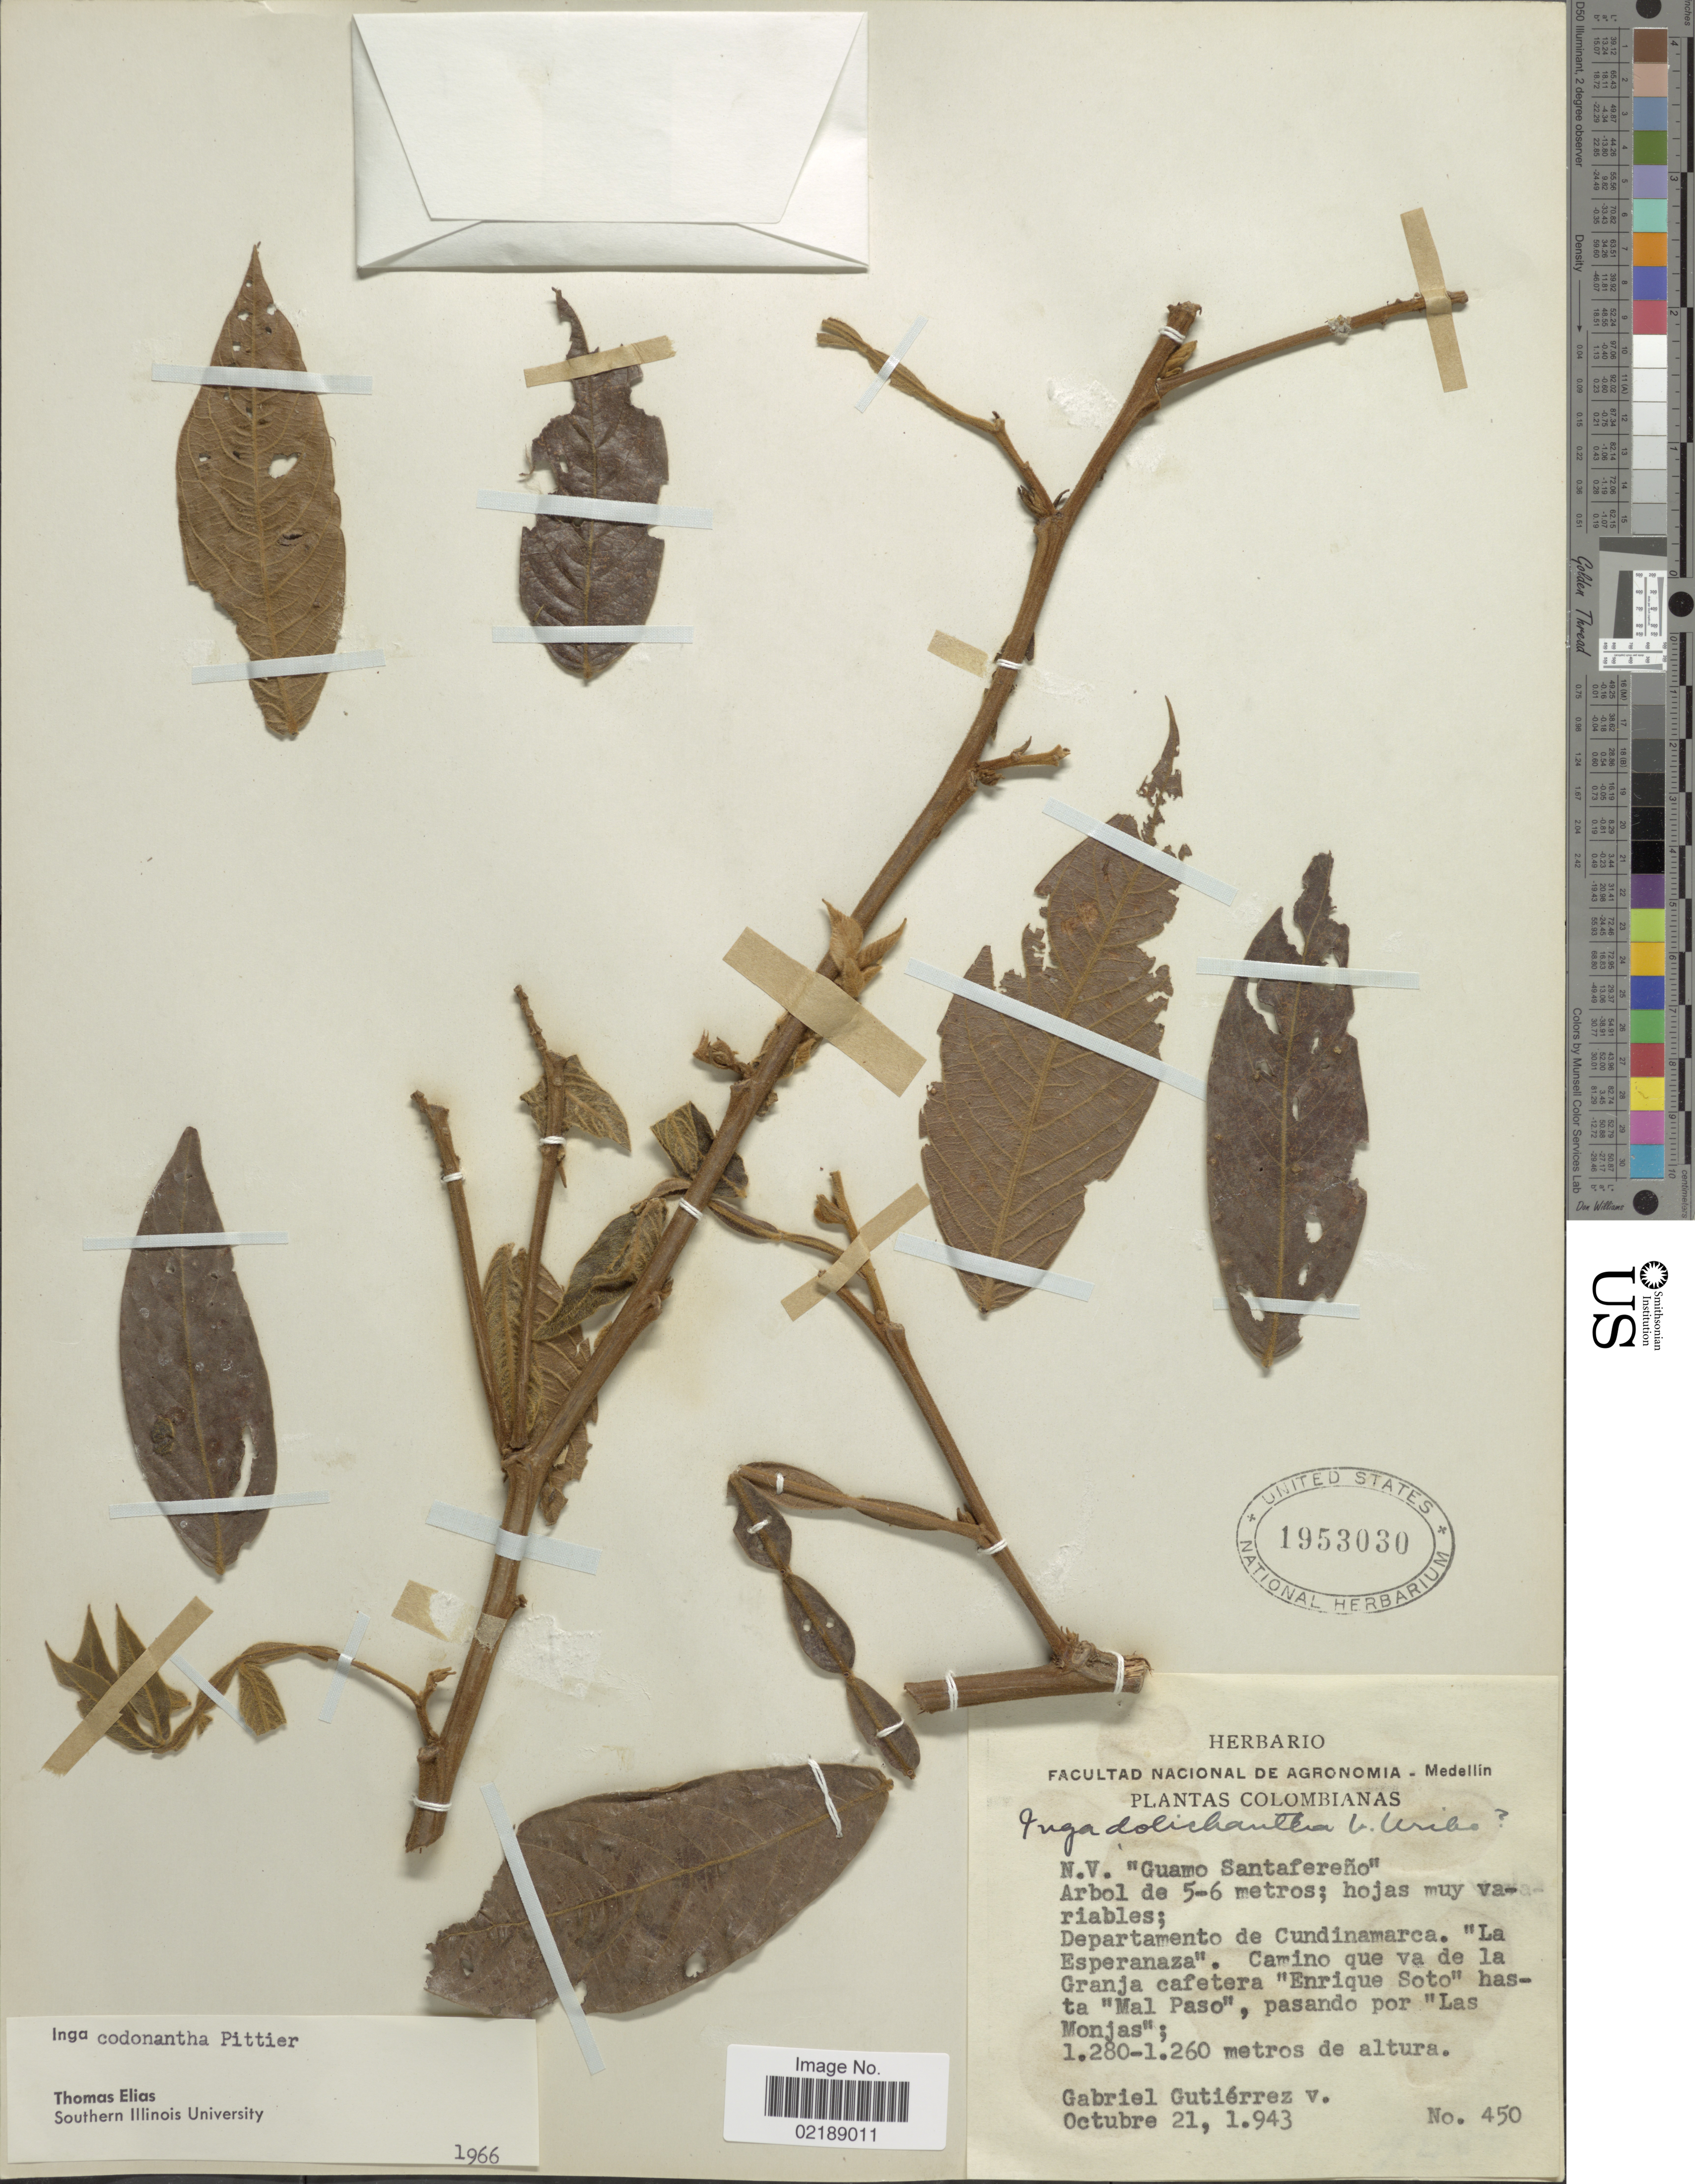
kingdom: Plantae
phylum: Tracheophyta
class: Magnoliopsida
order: Fabales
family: Fabaceae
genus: Inga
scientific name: Inga ornata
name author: Kunth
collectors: G. Gutiérrez V.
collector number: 450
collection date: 1943-10-21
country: Colombia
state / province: Cundinamarca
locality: Departamento de Cundinamarca. 'La Esperanza'. Camino que va de la Granja cafetera 'Enrique Soto' hasta 'Mal Paso', pasando por 'Las Monjas'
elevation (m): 1260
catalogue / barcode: US 1953030